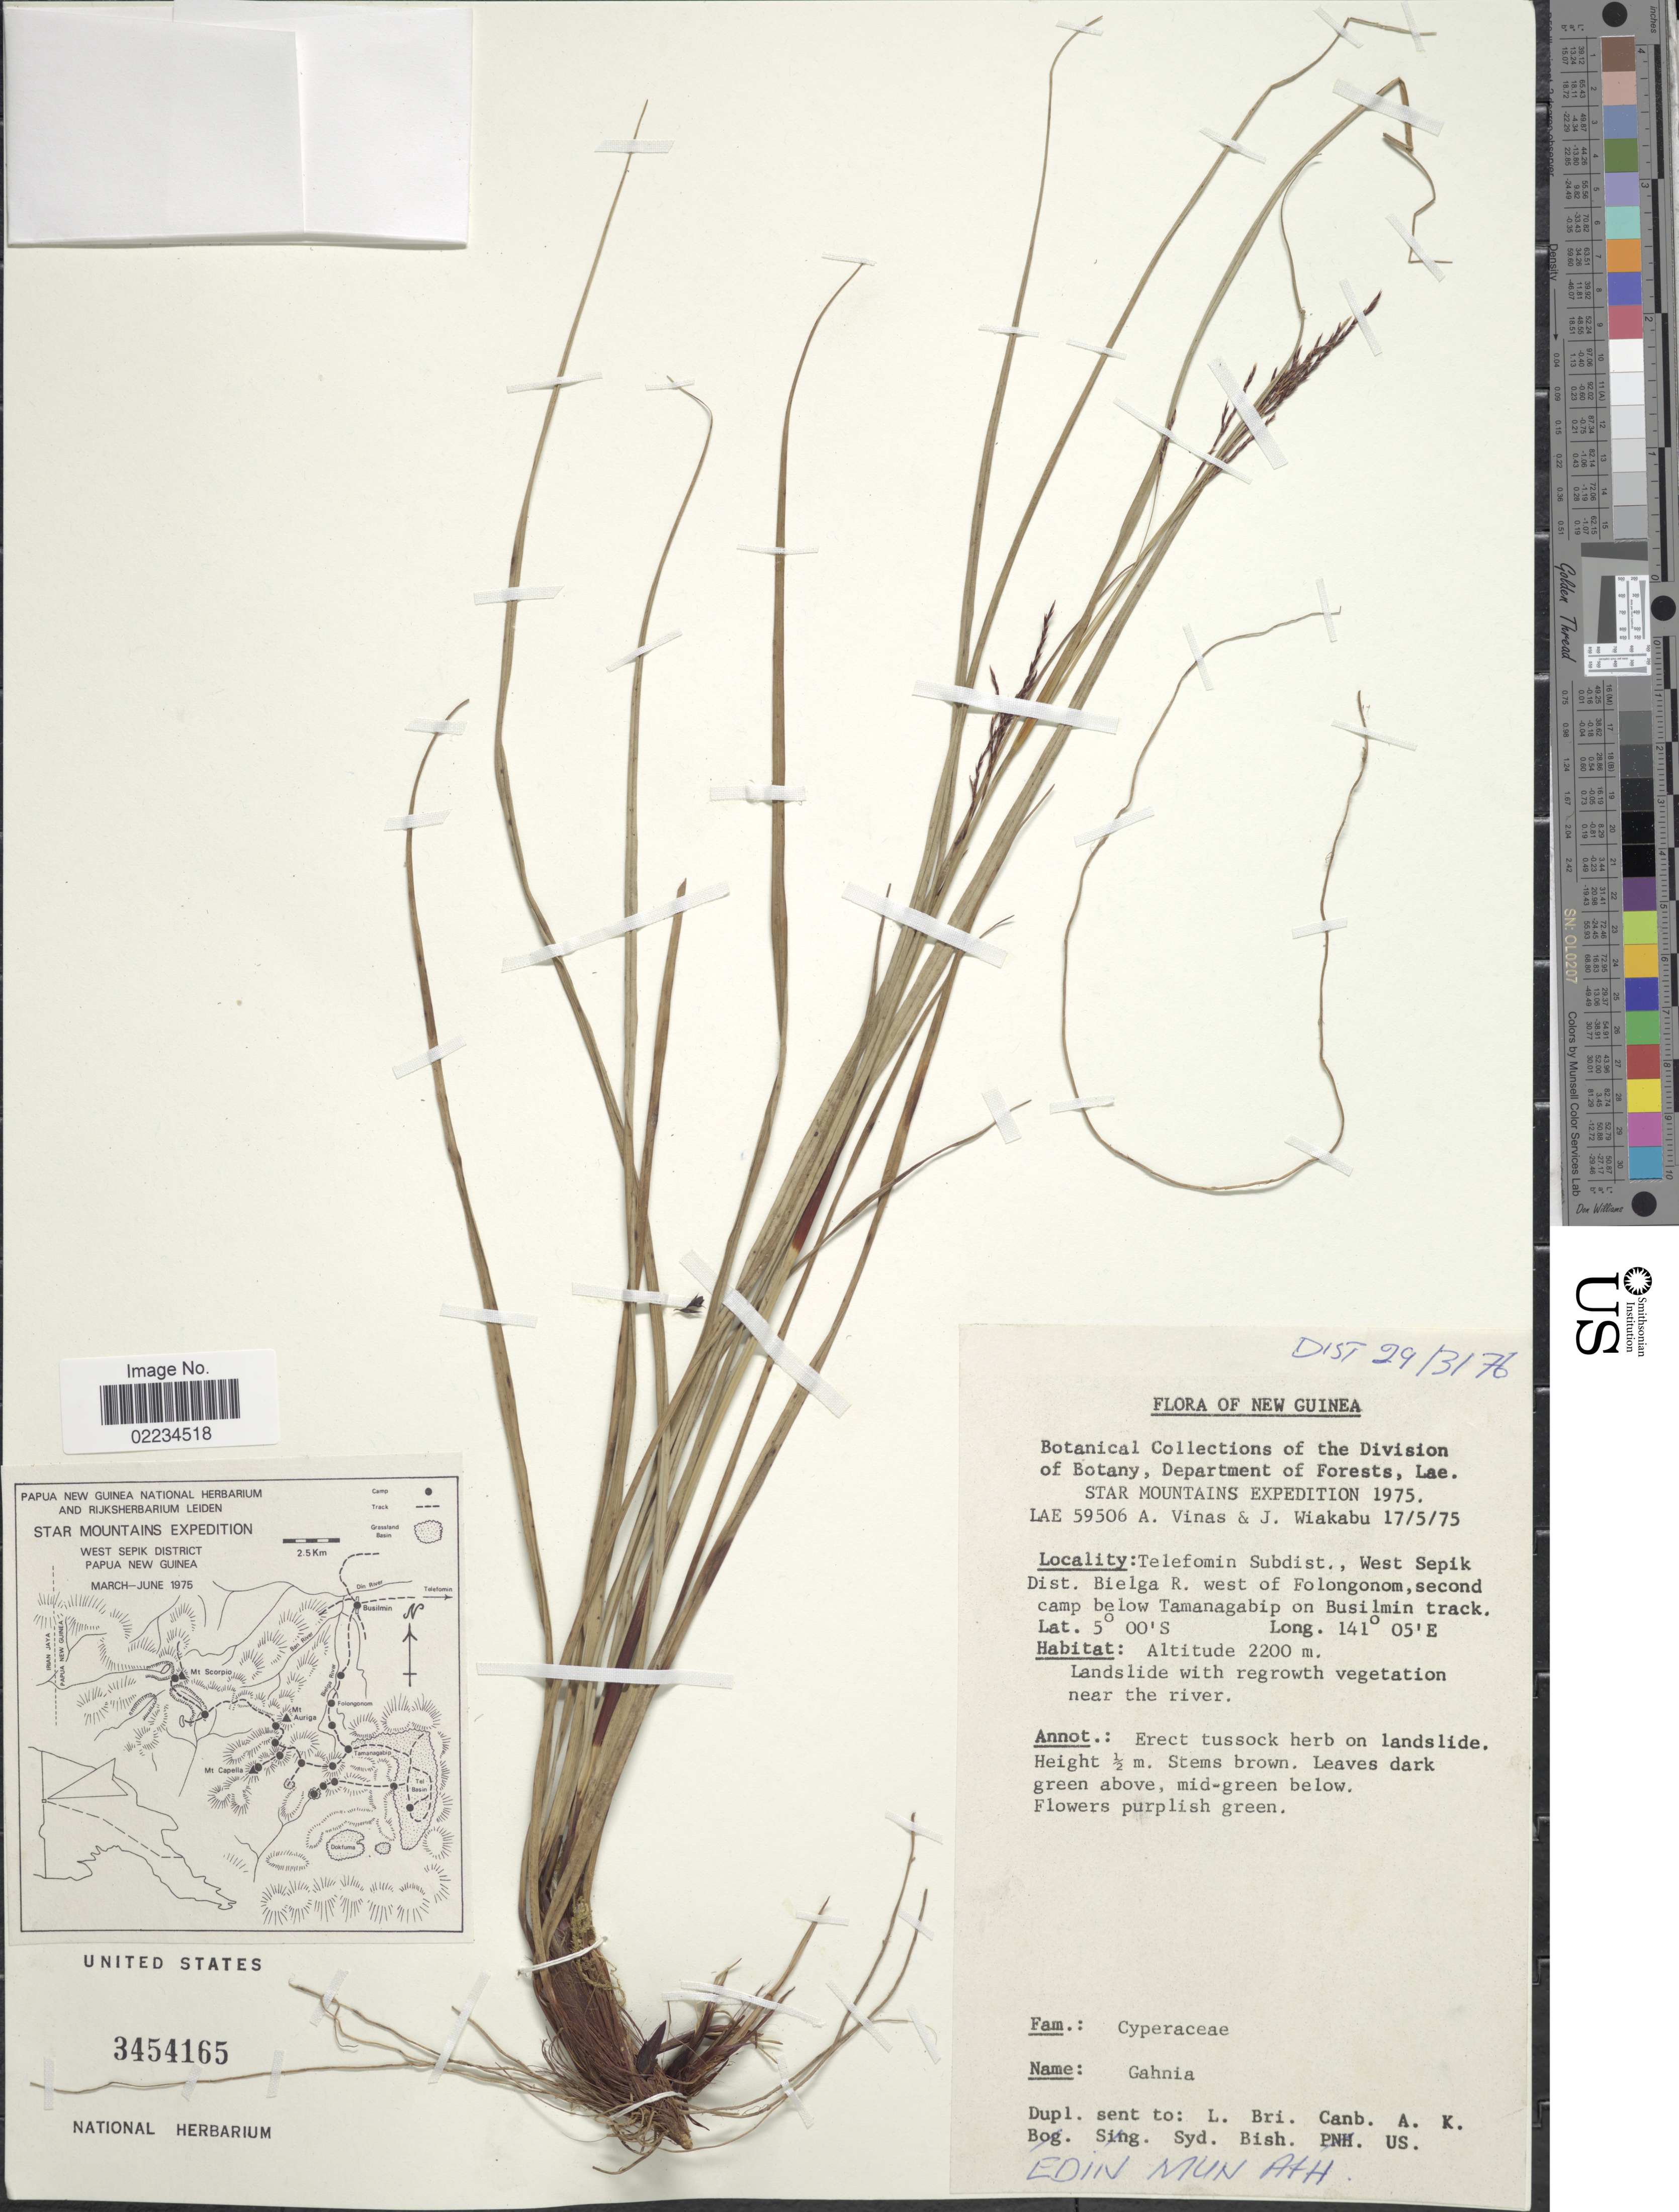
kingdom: Plantae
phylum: Tracheophyta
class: Liliopsida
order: Poales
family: Cyperaceae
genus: Carex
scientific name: Carex turrita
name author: C.B. Clarke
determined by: Goetghebeur, P.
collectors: A. Vinas & J. Wiakabu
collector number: LAE 59506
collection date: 1975-05-17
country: Papua New Guinea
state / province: Sandaun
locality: New Guinea, Telefomin Subdist., West Sepik Dist. Bielga R. west of Folongonom, second camp below Tamanagabip on Busilmin track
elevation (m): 2200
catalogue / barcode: US 3454165